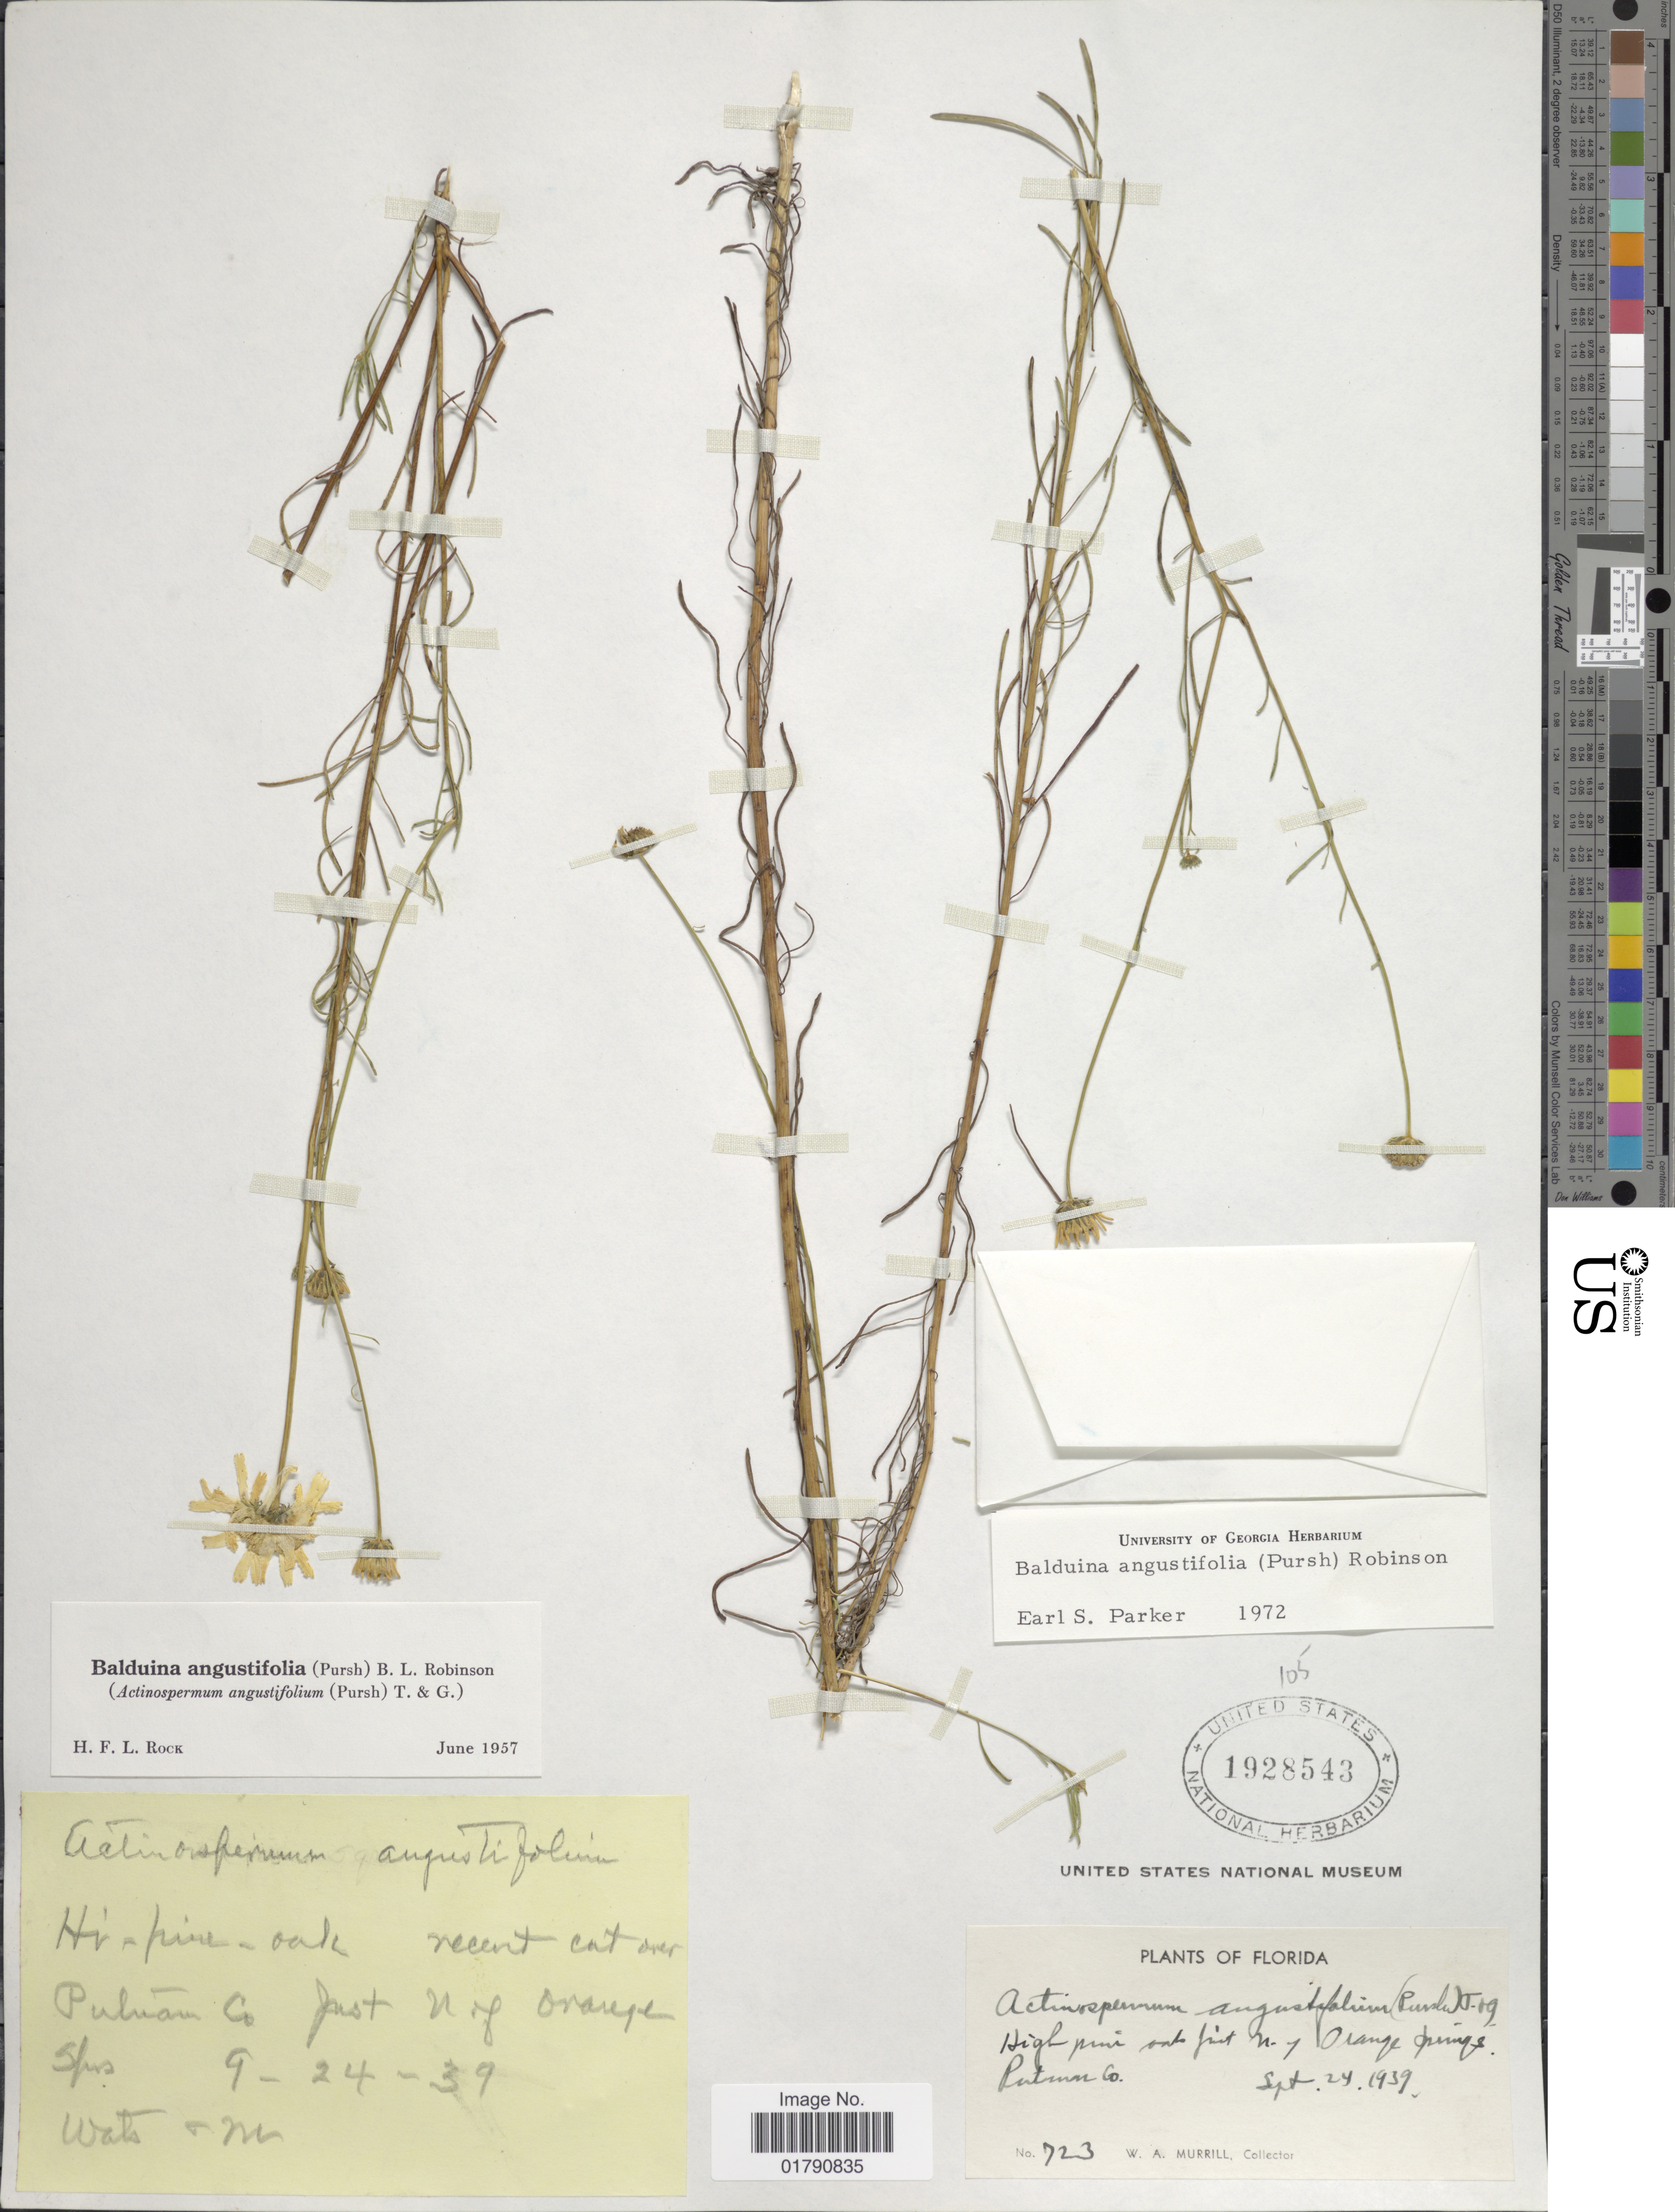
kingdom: Plantae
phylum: Tracheophyta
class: Magnoliopsida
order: Asterales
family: Asteraceae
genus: Balduina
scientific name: Balduina angustifolia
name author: (Pursh) B.L. Rob.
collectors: W. A. Murrill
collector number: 723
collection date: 1939-09-24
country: United States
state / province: Florida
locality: N. of Orange Springs, Putman Co.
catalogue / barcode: US 1928543